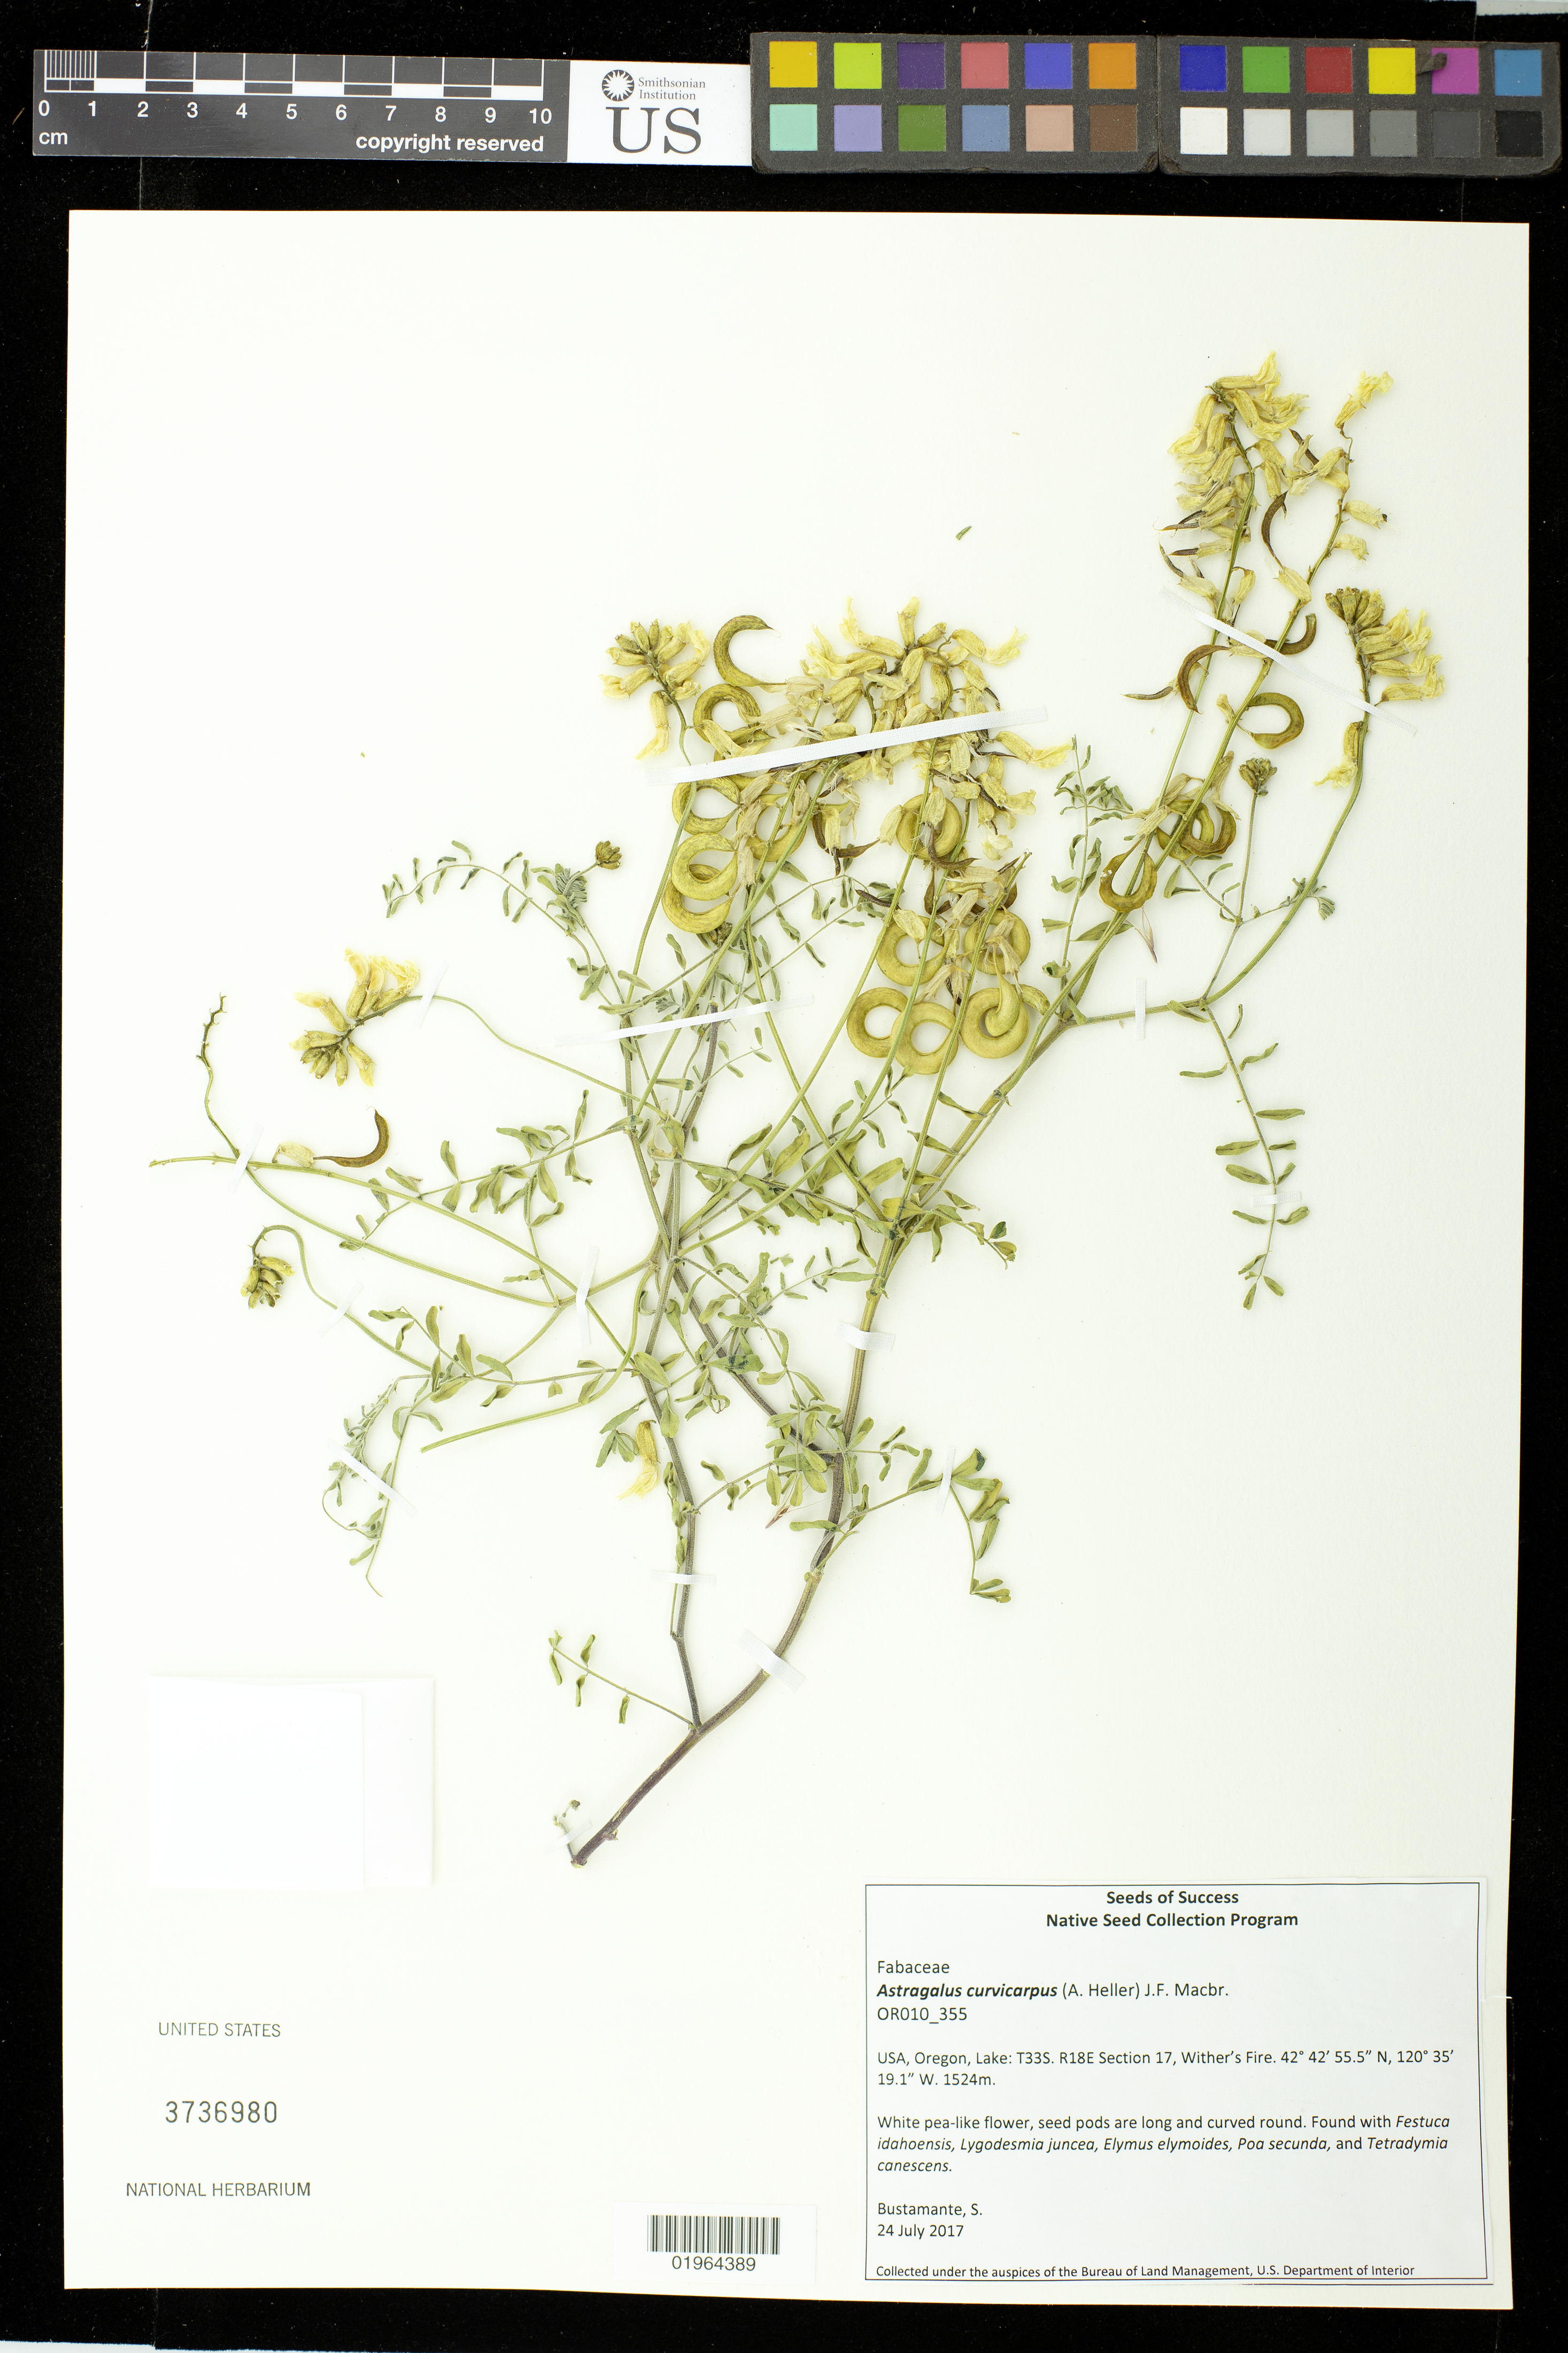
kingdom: Plantae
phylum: Tracheophyta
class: Magnoliopsida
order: Fabales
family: Fabaceae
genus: Astragalus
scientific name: Astragalus curvicarpus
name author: (A. Heller) J.F. Macbr.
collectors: S. Bustamante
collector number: OR010_355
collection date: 2017-07-24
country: United States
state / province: Oregon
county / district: Lake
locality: Wither's Fire, T33S, R18E, Section 17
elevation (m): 1524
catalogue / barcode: US 3736980